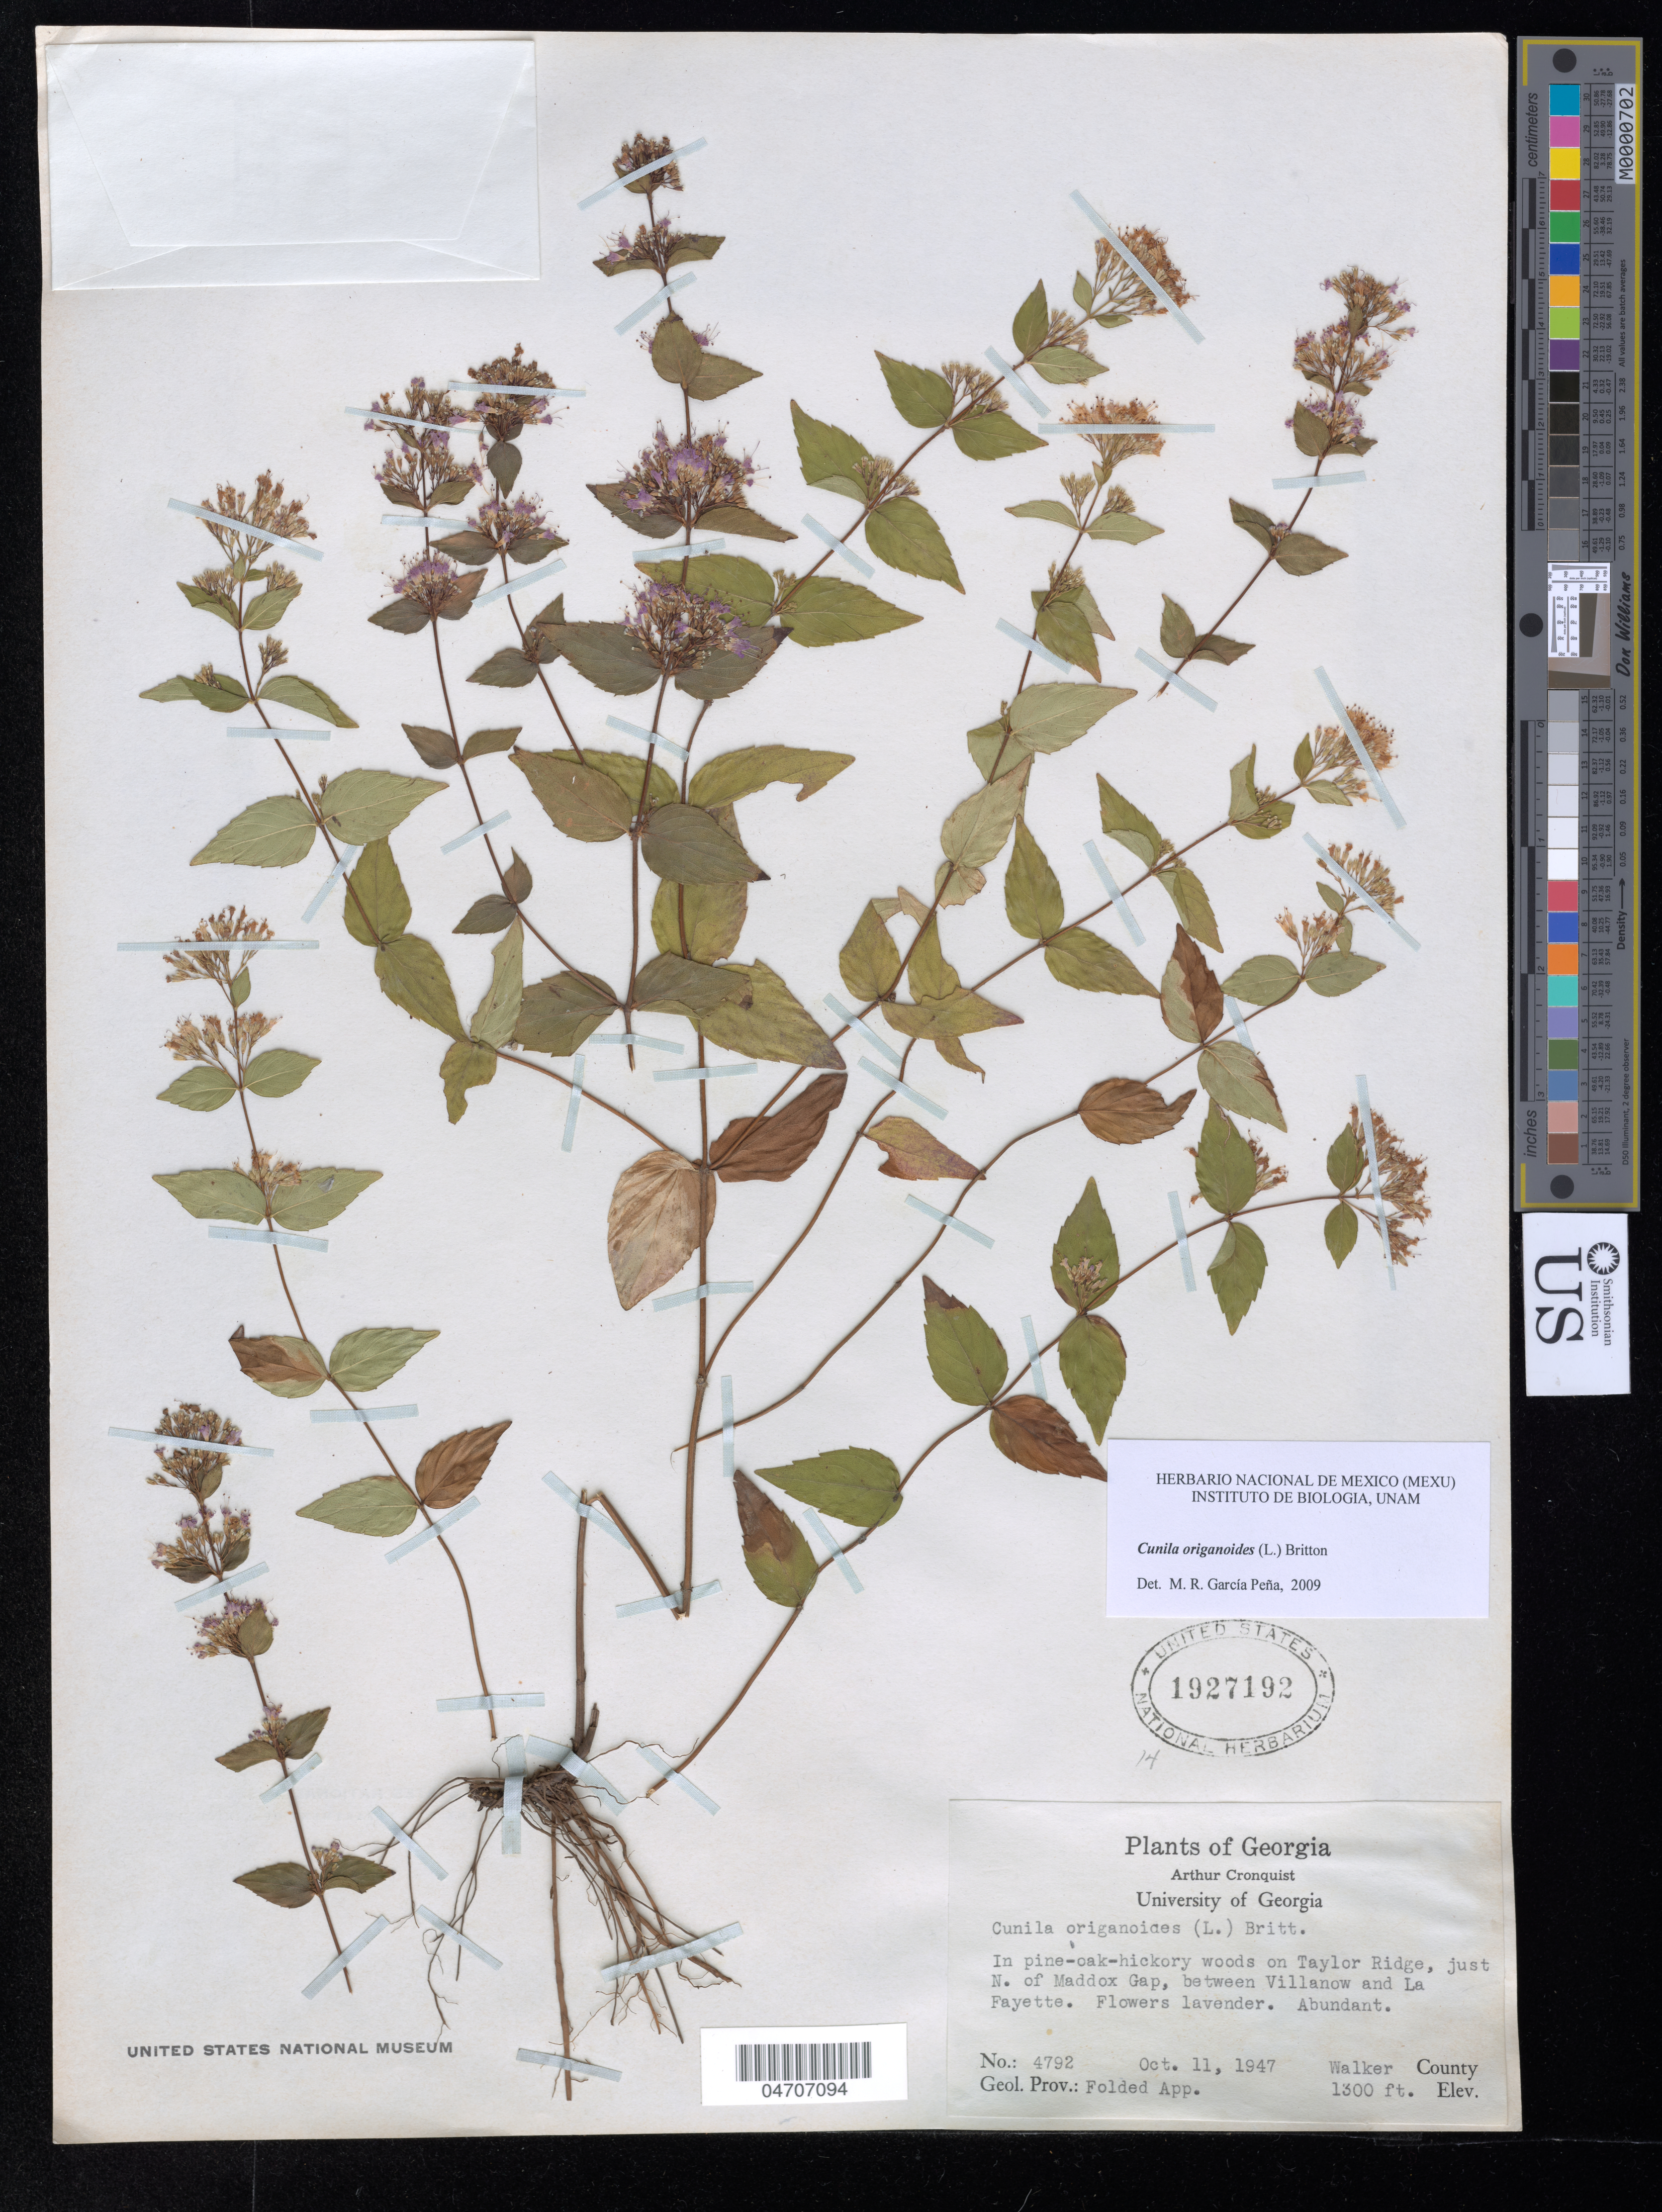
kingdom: Plantae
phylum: Tracheophyta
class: Magnoliopsida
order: Lamiales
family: Lamiaceae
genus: Cunila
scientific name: Cunila origanoides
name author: (L.) Britton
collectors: A. J. Cronquist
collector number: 4792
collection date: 1947-10-11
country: United States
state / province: Georgia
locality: In pine-oak-hickory woods on Taylor Ridge, just N. of Maddox Gap, between Villanow and La Fayette. Walker County. Geol. Prov.: Folded App.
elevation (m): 396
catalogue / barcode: US 1927192